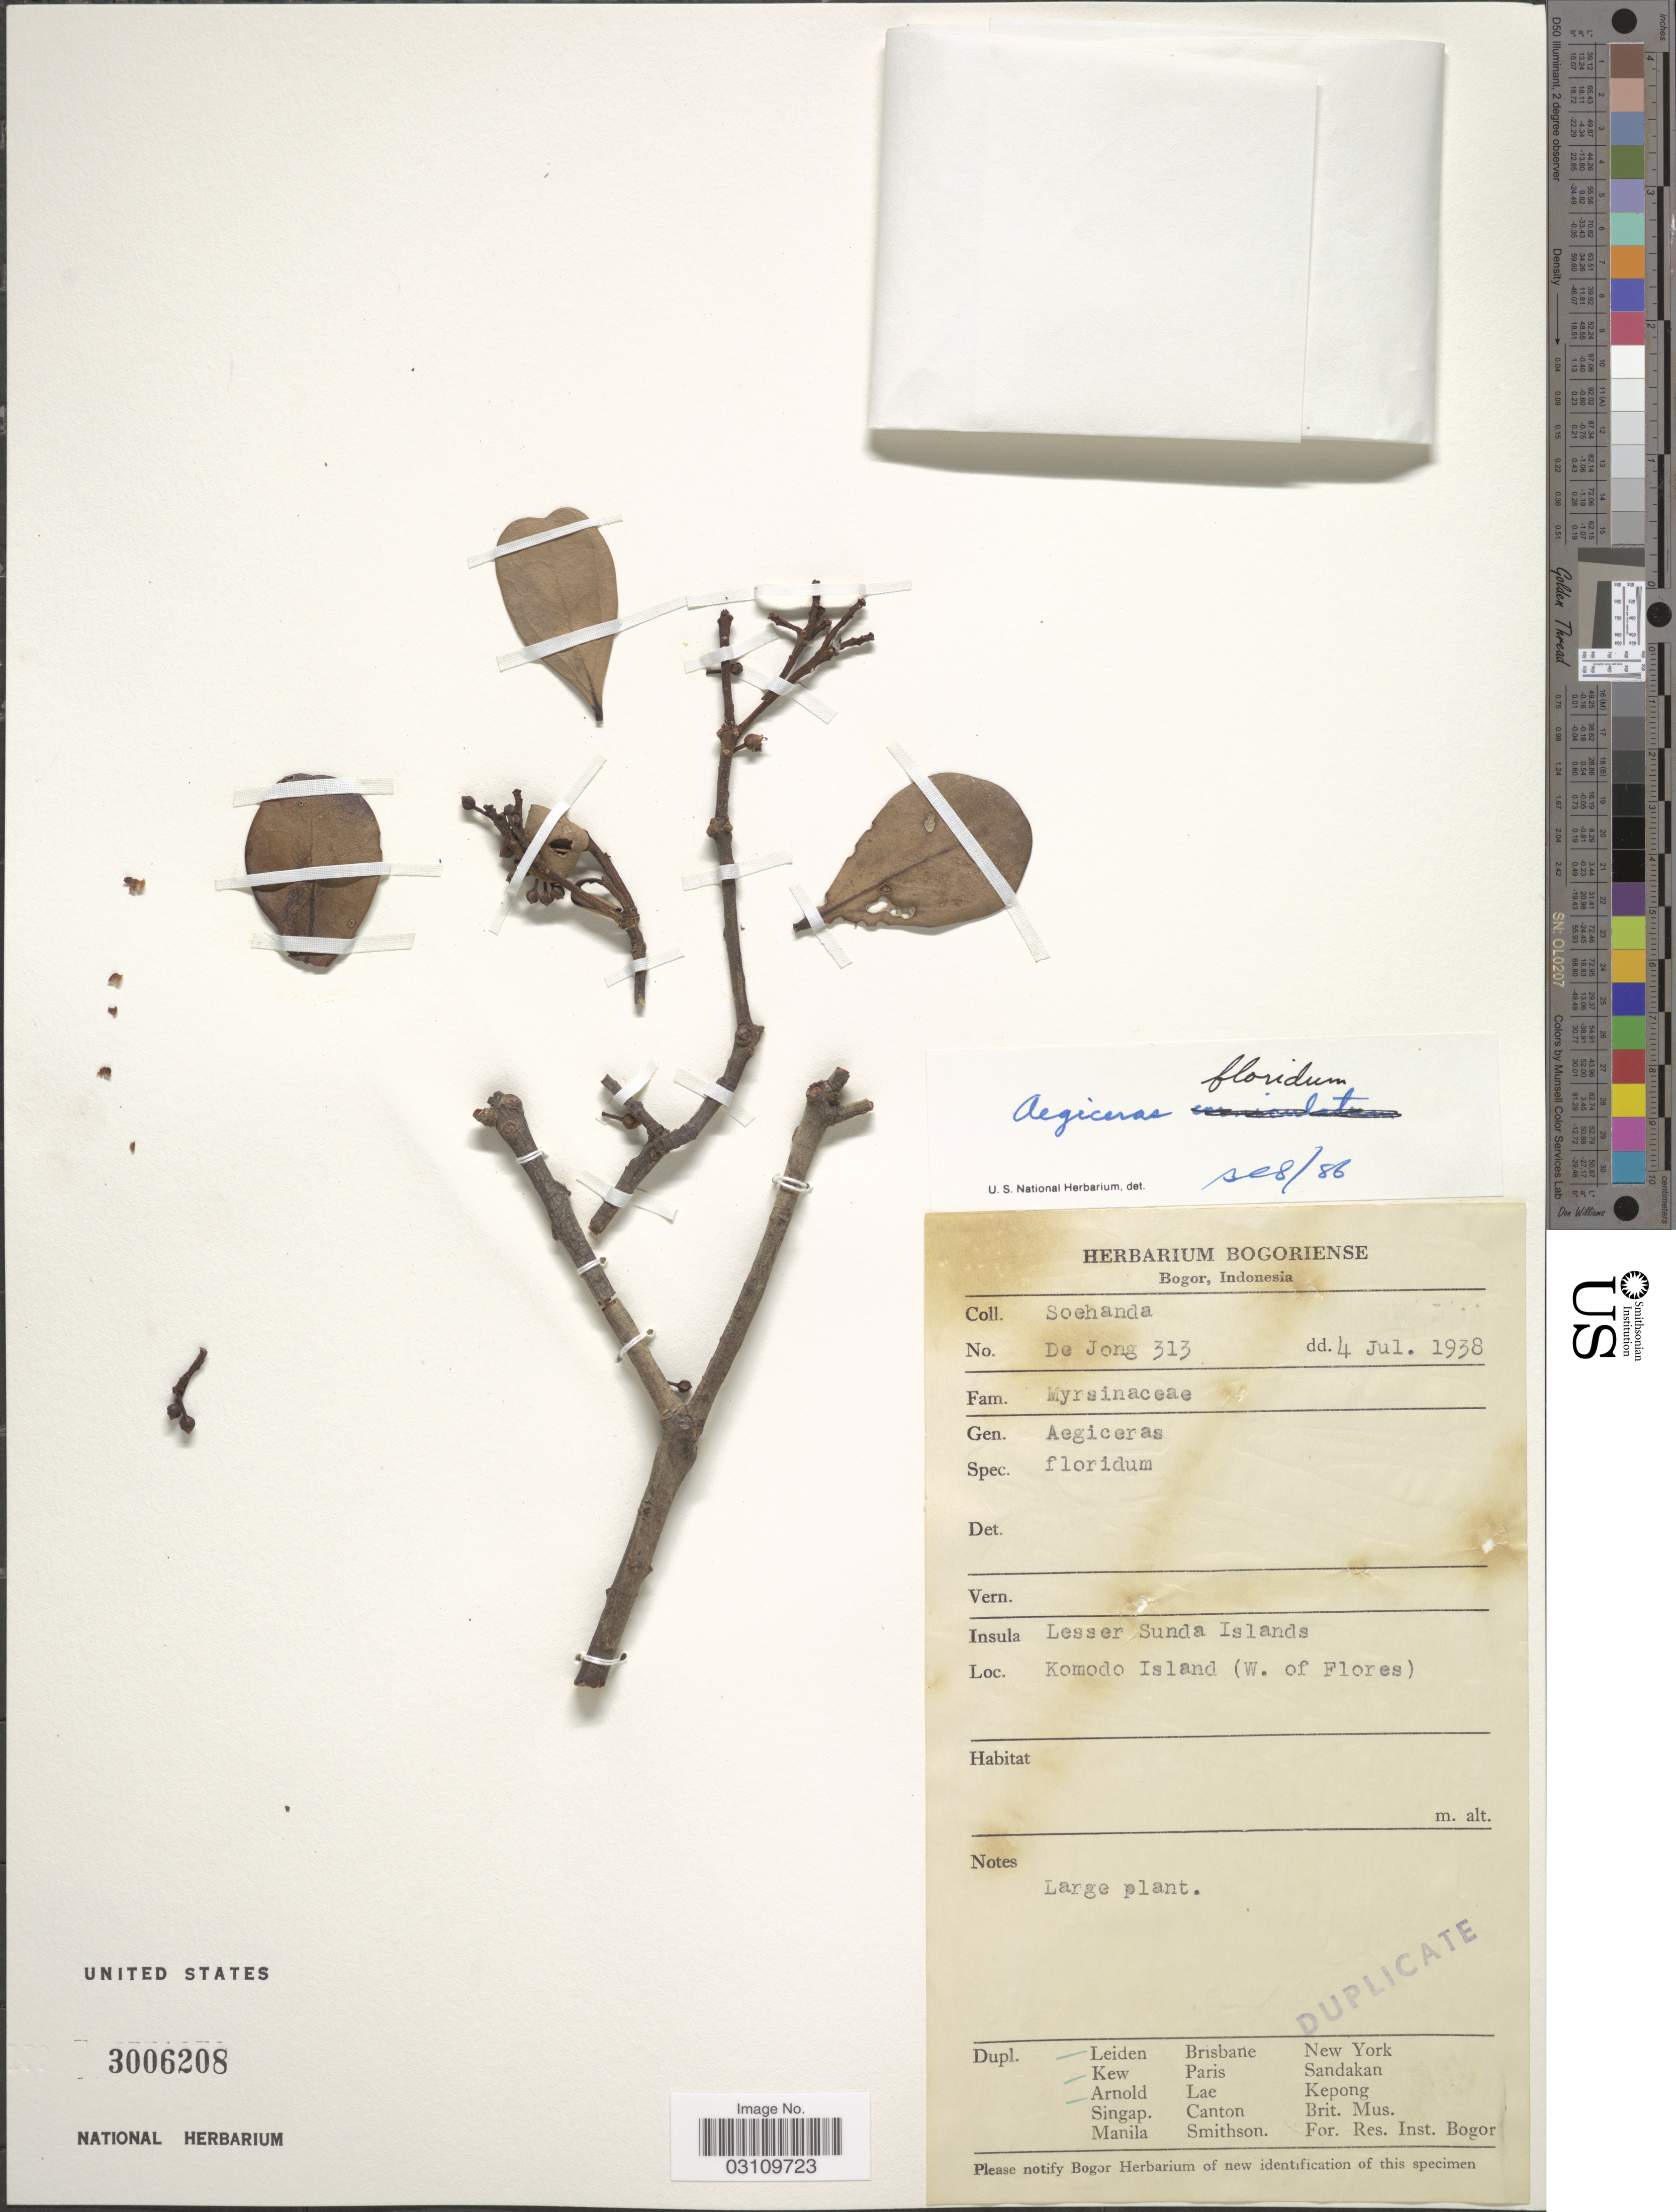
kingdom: Plantae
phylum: Tracheophyta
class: Magnoliopsida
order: Ericales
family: Primulaceae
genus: Aegiceras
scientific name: Aegiceras floridum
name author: Roem. & Schult.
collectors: Soehanda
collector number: De Jong 313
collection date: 1938-07-04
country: Indonesia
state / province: Nusa Tenggara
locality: Lesser Sunda Islands. Komodo Island (W. of Flores).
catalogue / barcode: US 3006208